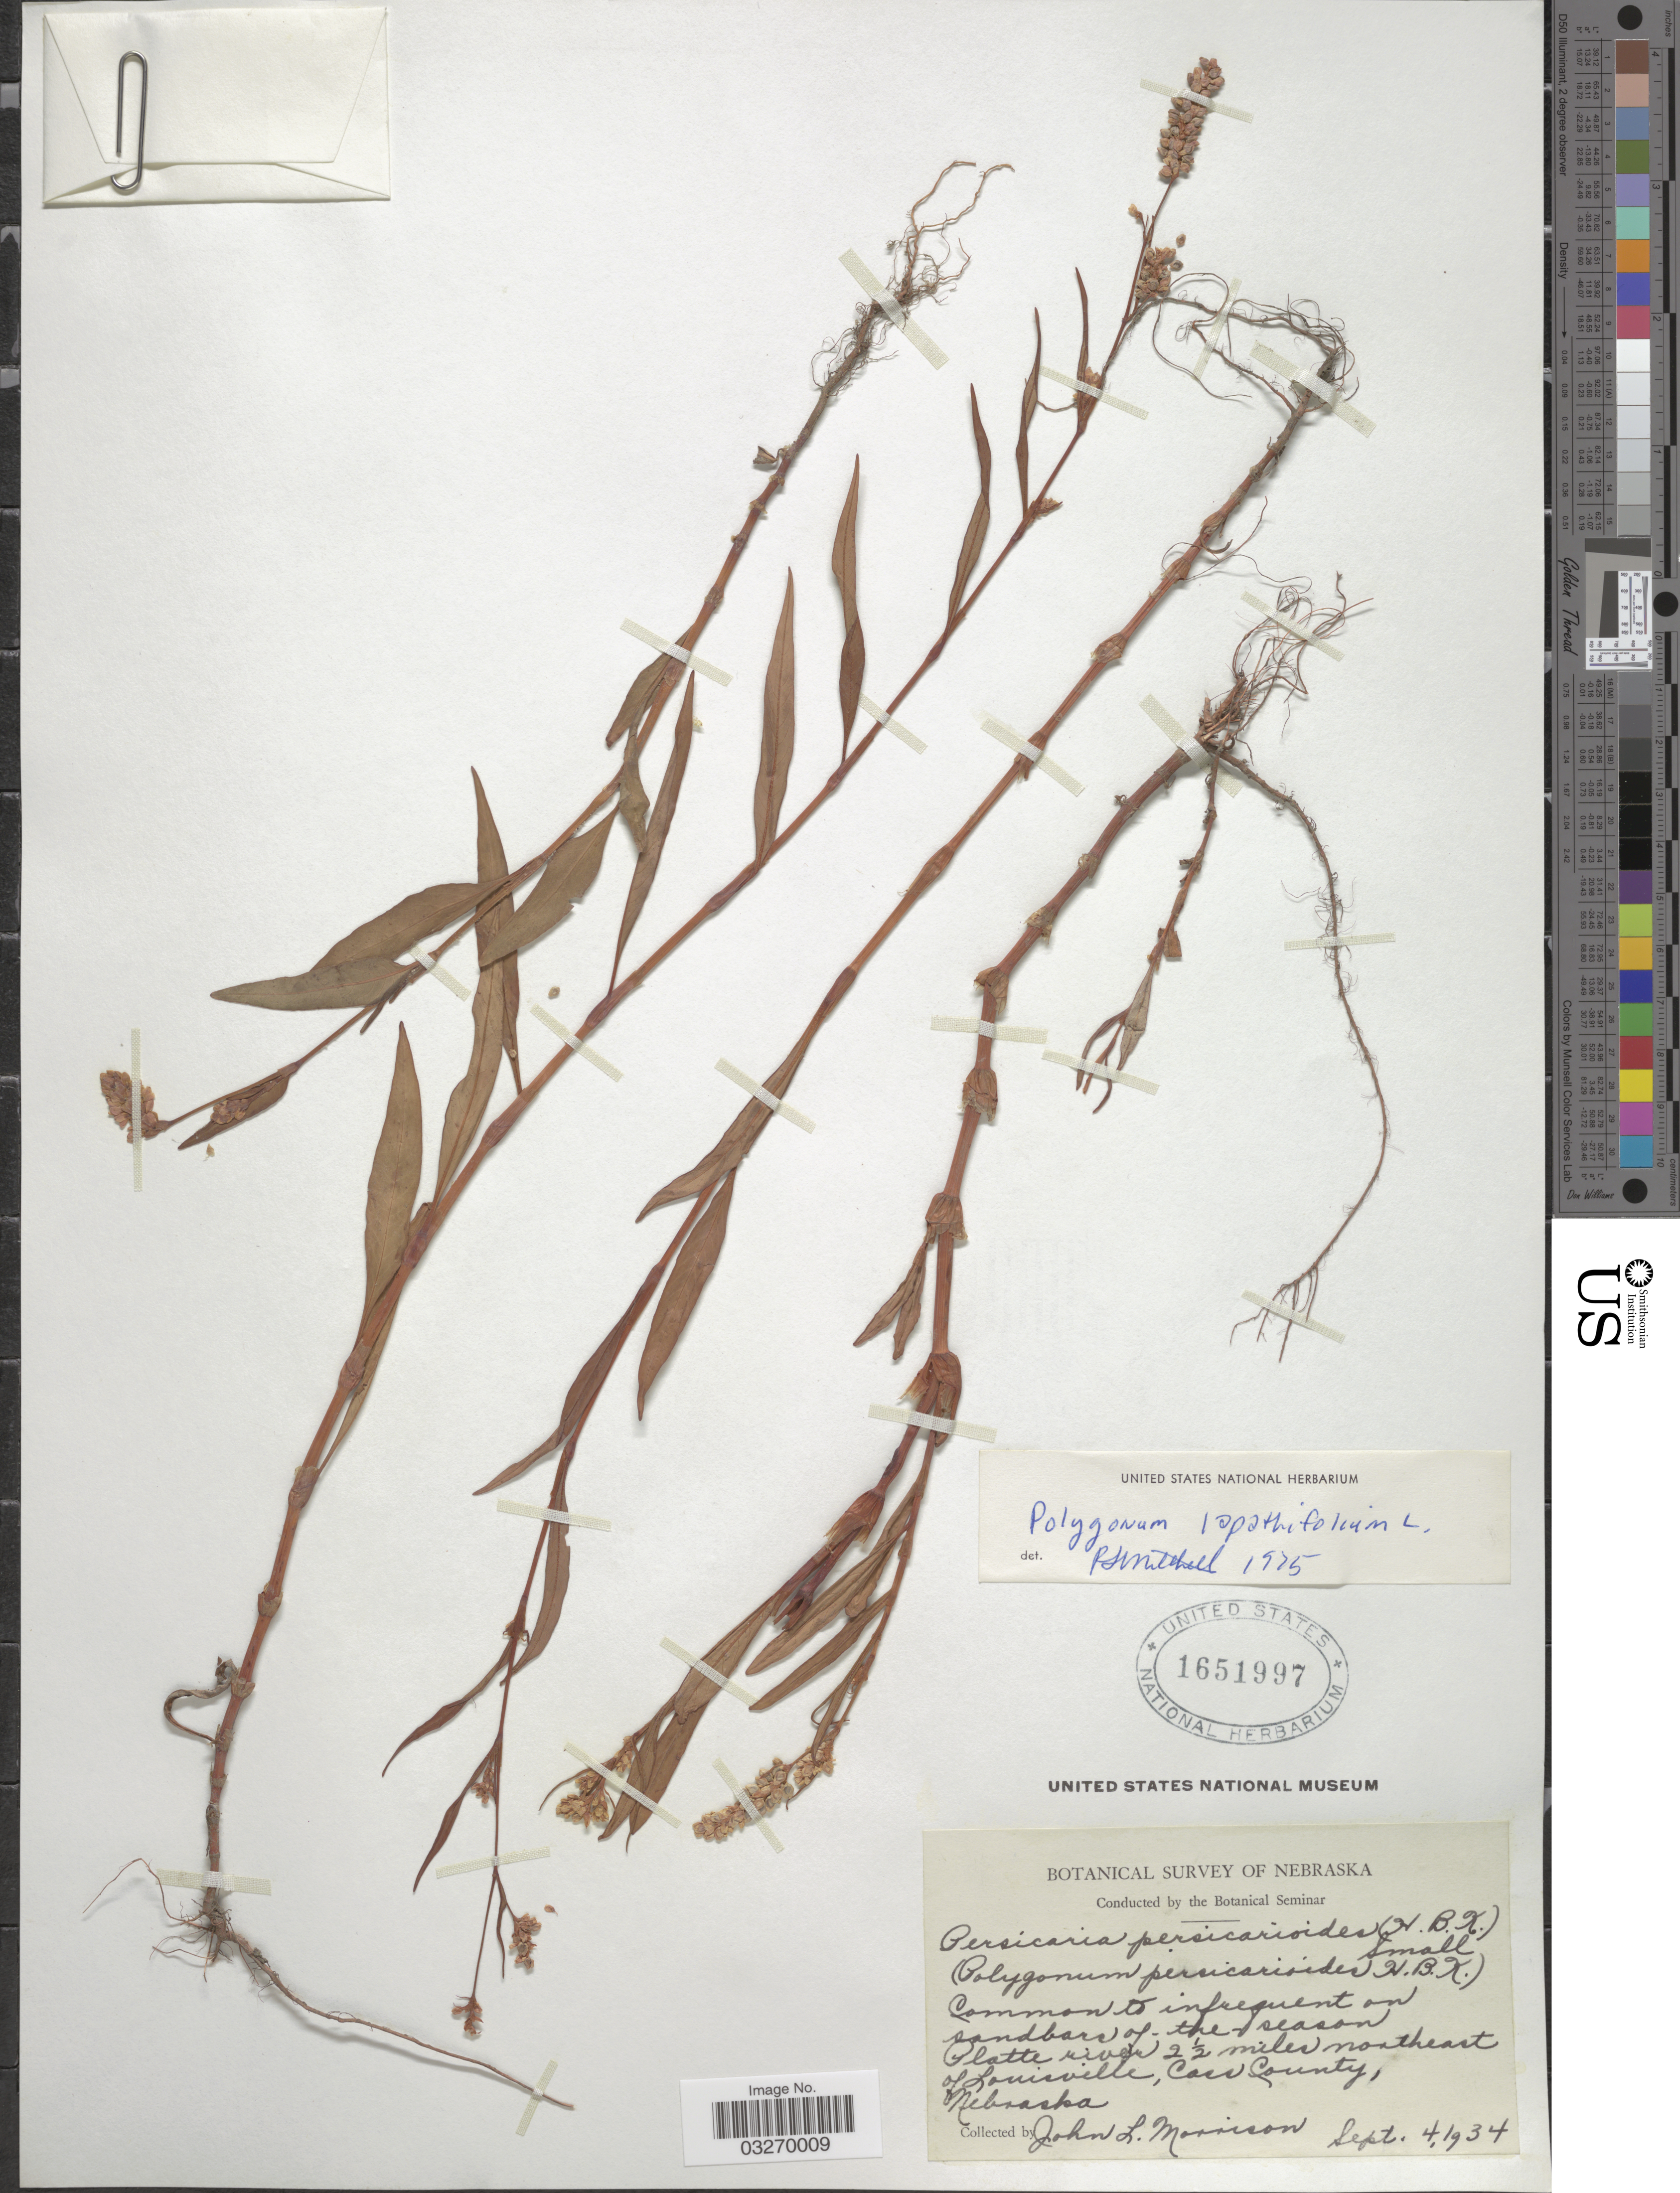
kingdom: Plantae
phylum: Tracheophyta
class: Magnoliopsida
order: Caryophyllales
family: Polygonaceae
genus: Persicaria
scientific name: Persicaria lapathifolia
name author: (L.) Delarbre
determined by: Atha, D. E.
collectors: J. Morrison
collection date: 1934-09-04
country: United States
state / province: Nebraska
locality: Sandbars of the season Platte river 2½ miles northeast of Louisville, Cass County.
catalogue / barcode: US 1651997